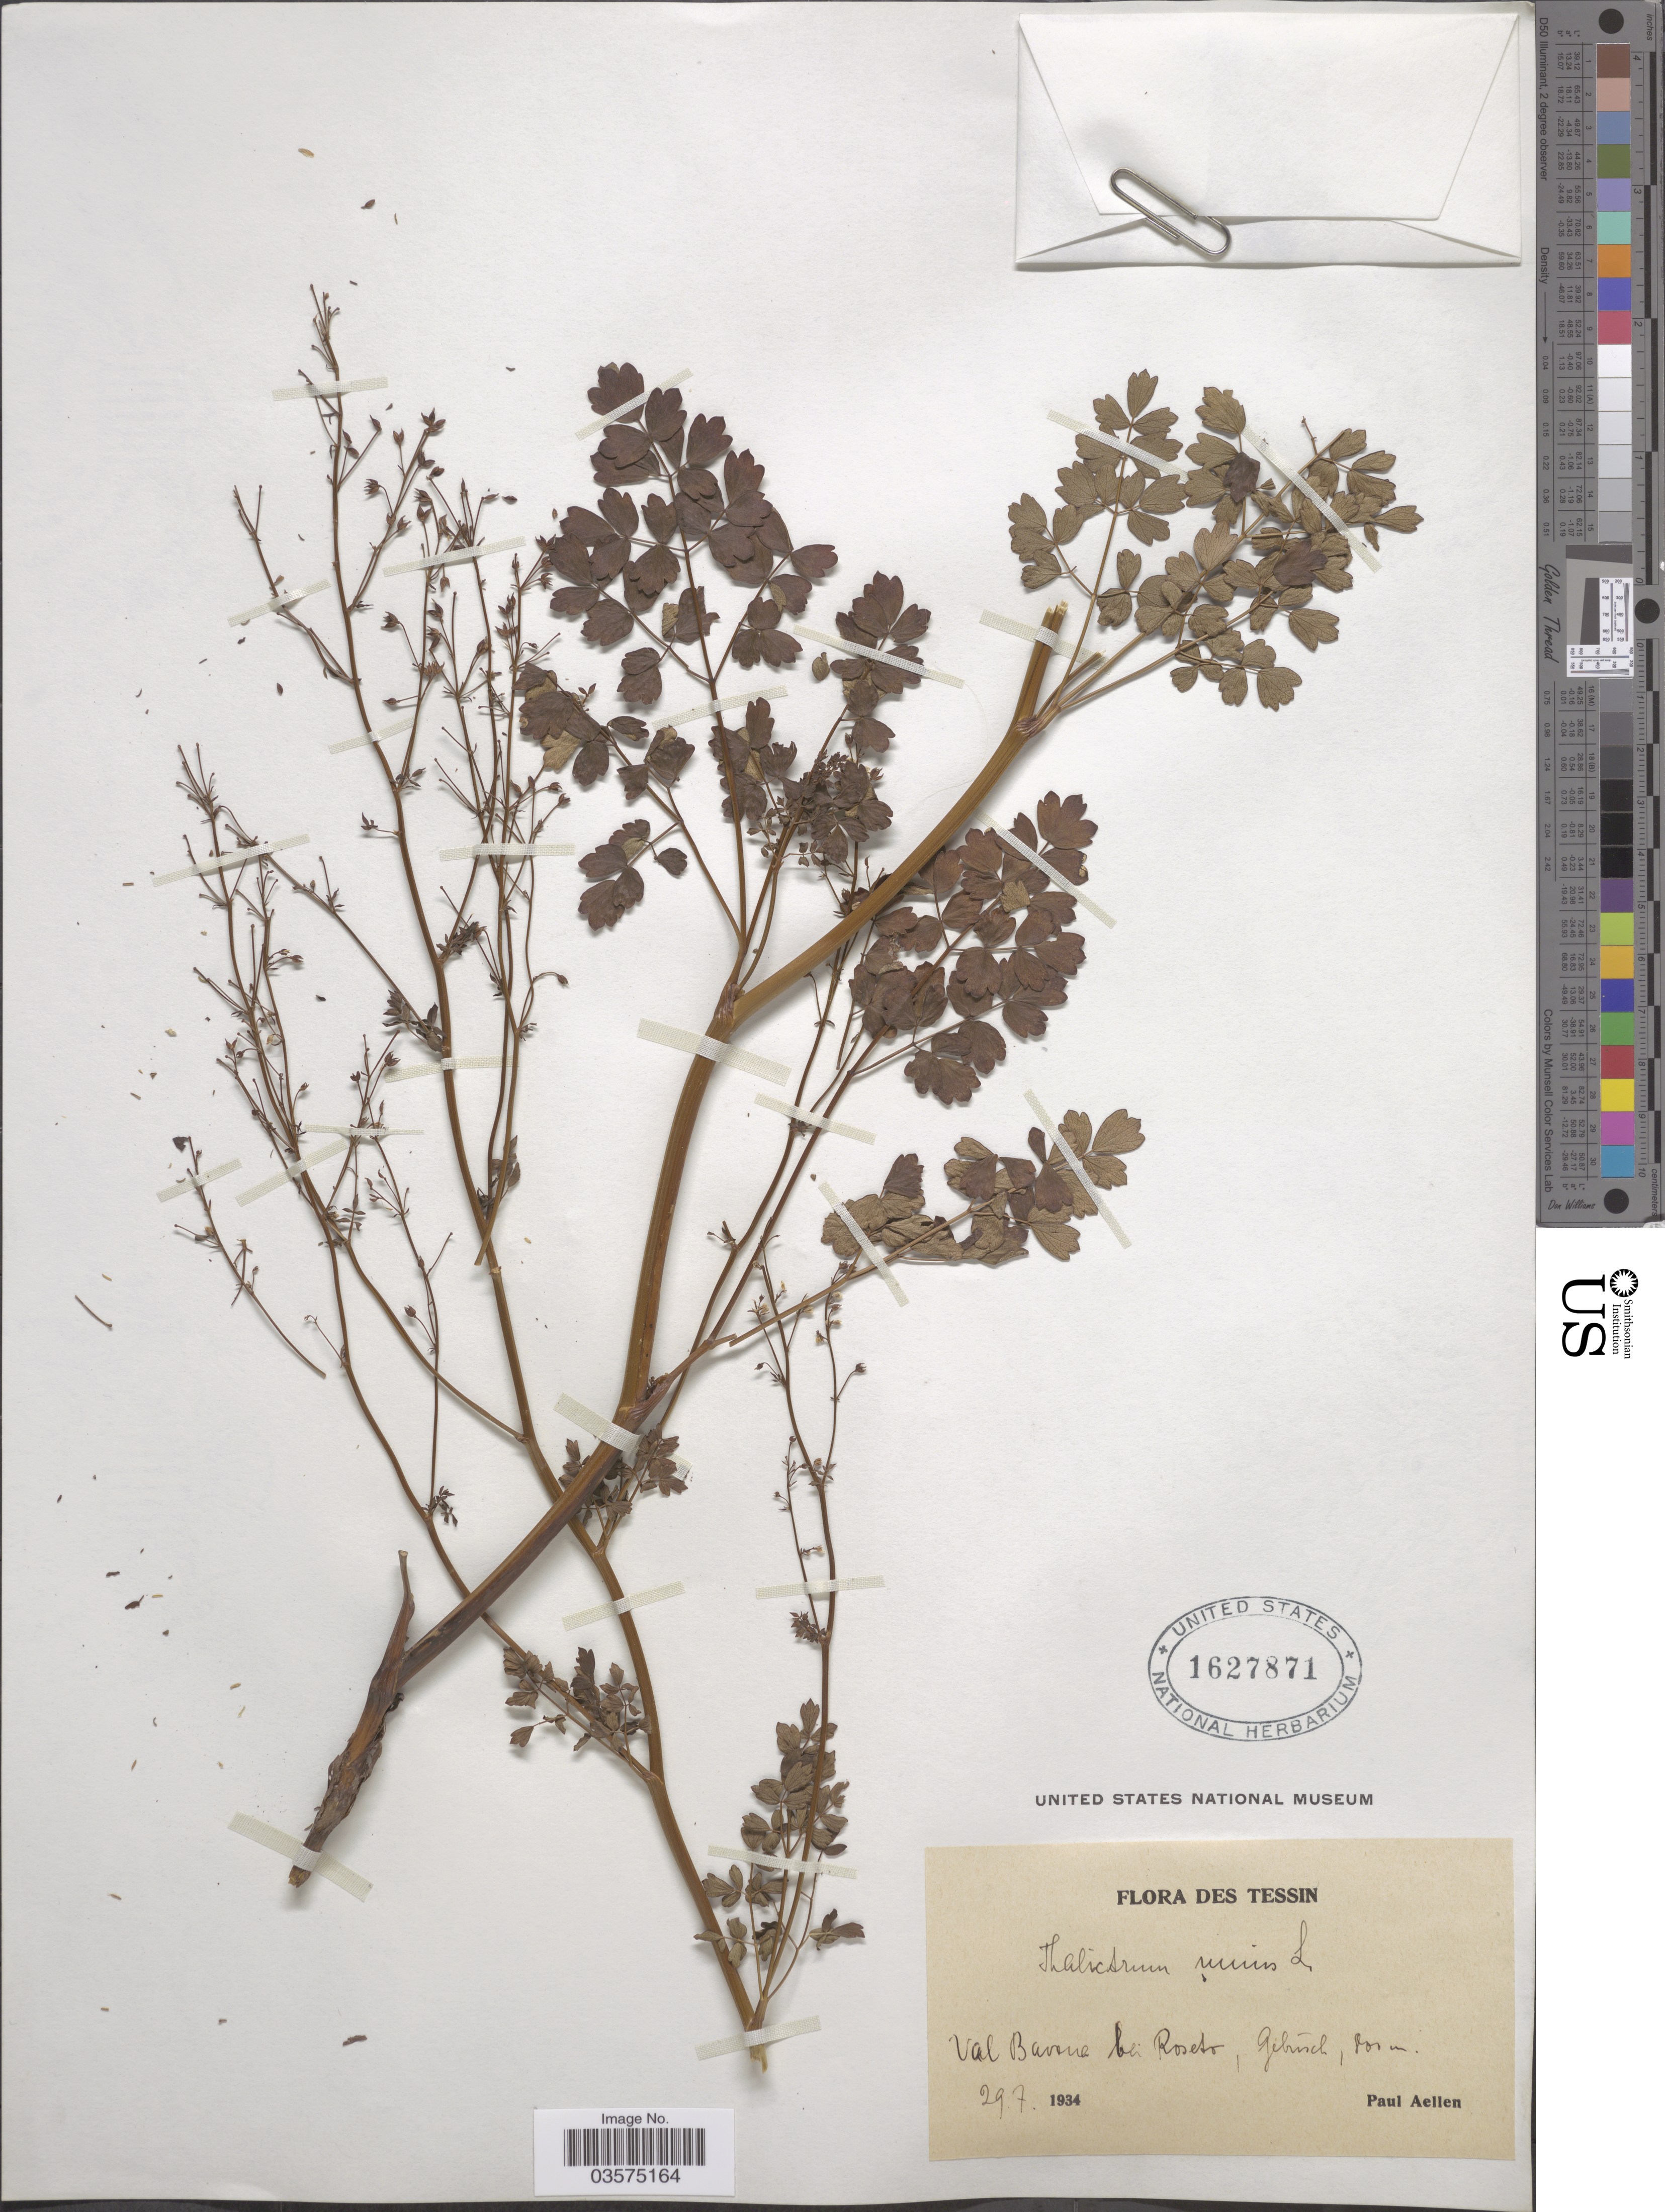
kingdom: Plantae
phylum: Tracheophyta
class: Magnoliopsida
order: Ranunculales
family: Ranunculaceae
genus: Thalictrum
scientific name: Thalictrum minus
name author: L.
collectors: P. Aellen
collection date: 1934-07-29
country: Switzerland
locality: Des Tessin. Val Banne ber Roseto.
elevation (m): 800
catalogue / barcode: US 1627871